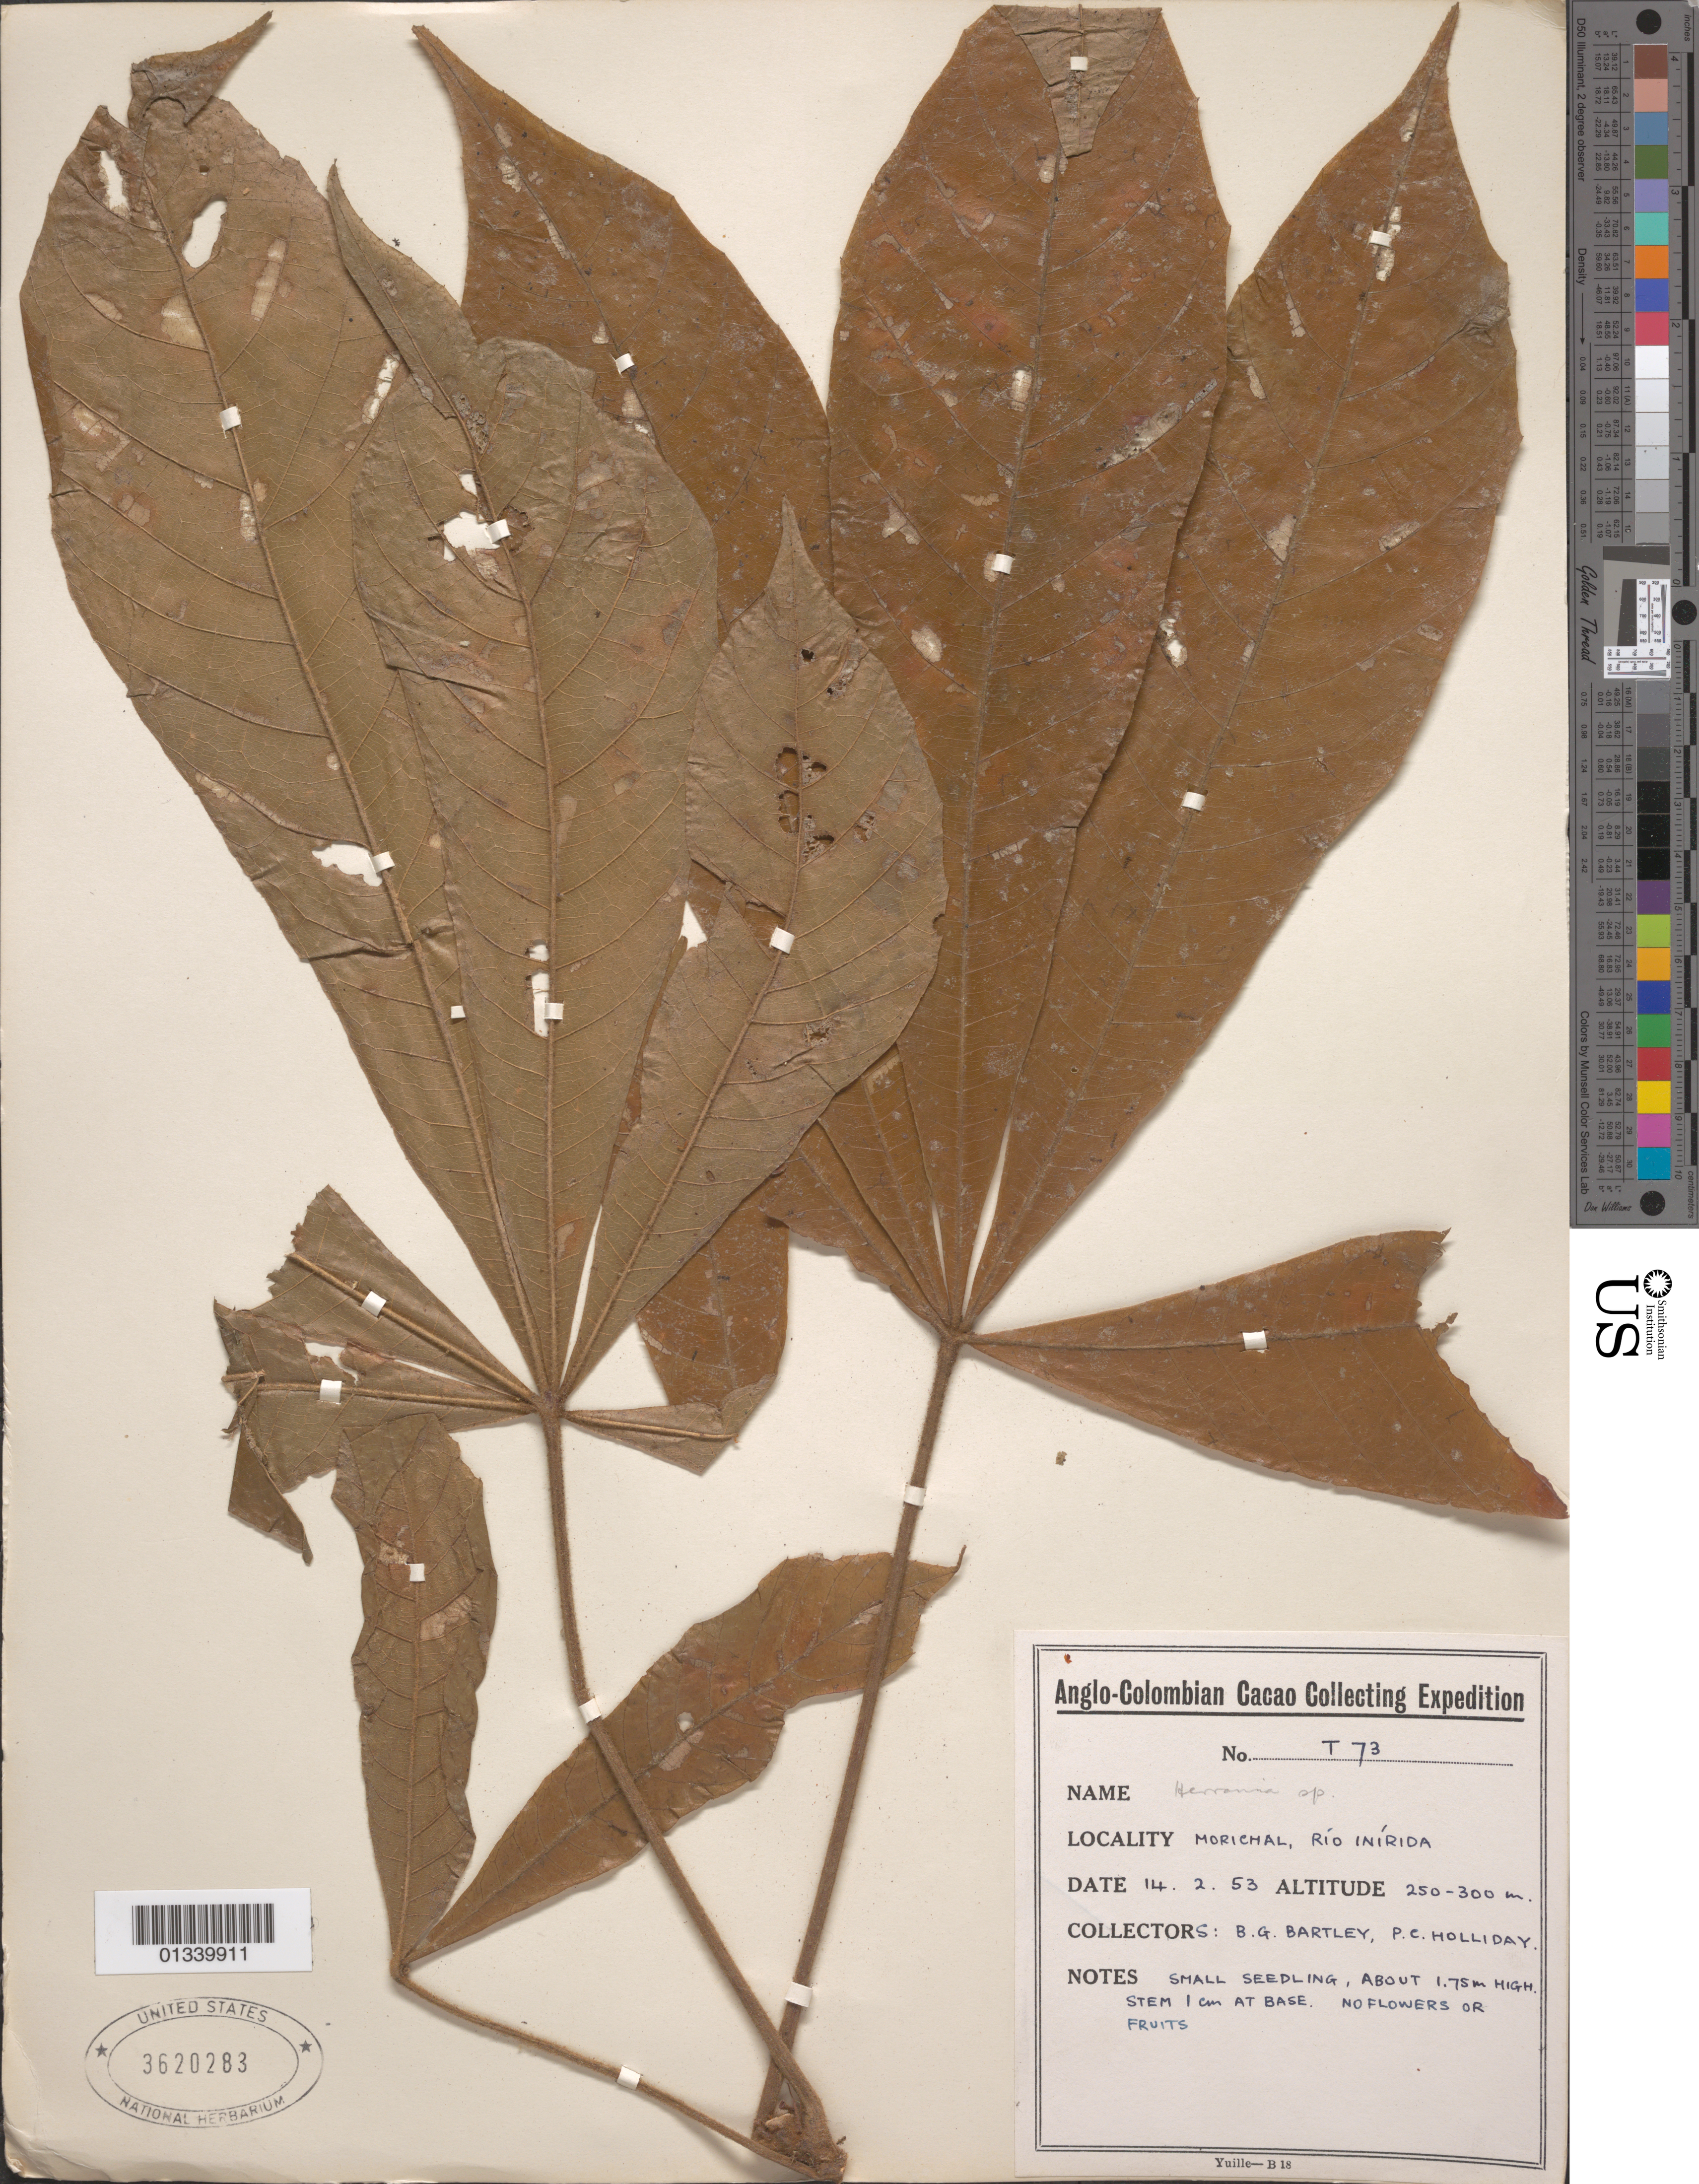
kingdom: Plantae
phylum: Tracheophyta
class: Magnoliopsida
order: Malvales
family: Malvaceae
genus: Herrania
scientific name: Herrania sp.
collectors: B. Bartley & P. C. Holliday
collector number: T-73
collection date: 1953-02-14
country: Colombia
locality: Morichal, Rio Inirida.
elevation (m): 250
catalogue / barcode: US 3620283